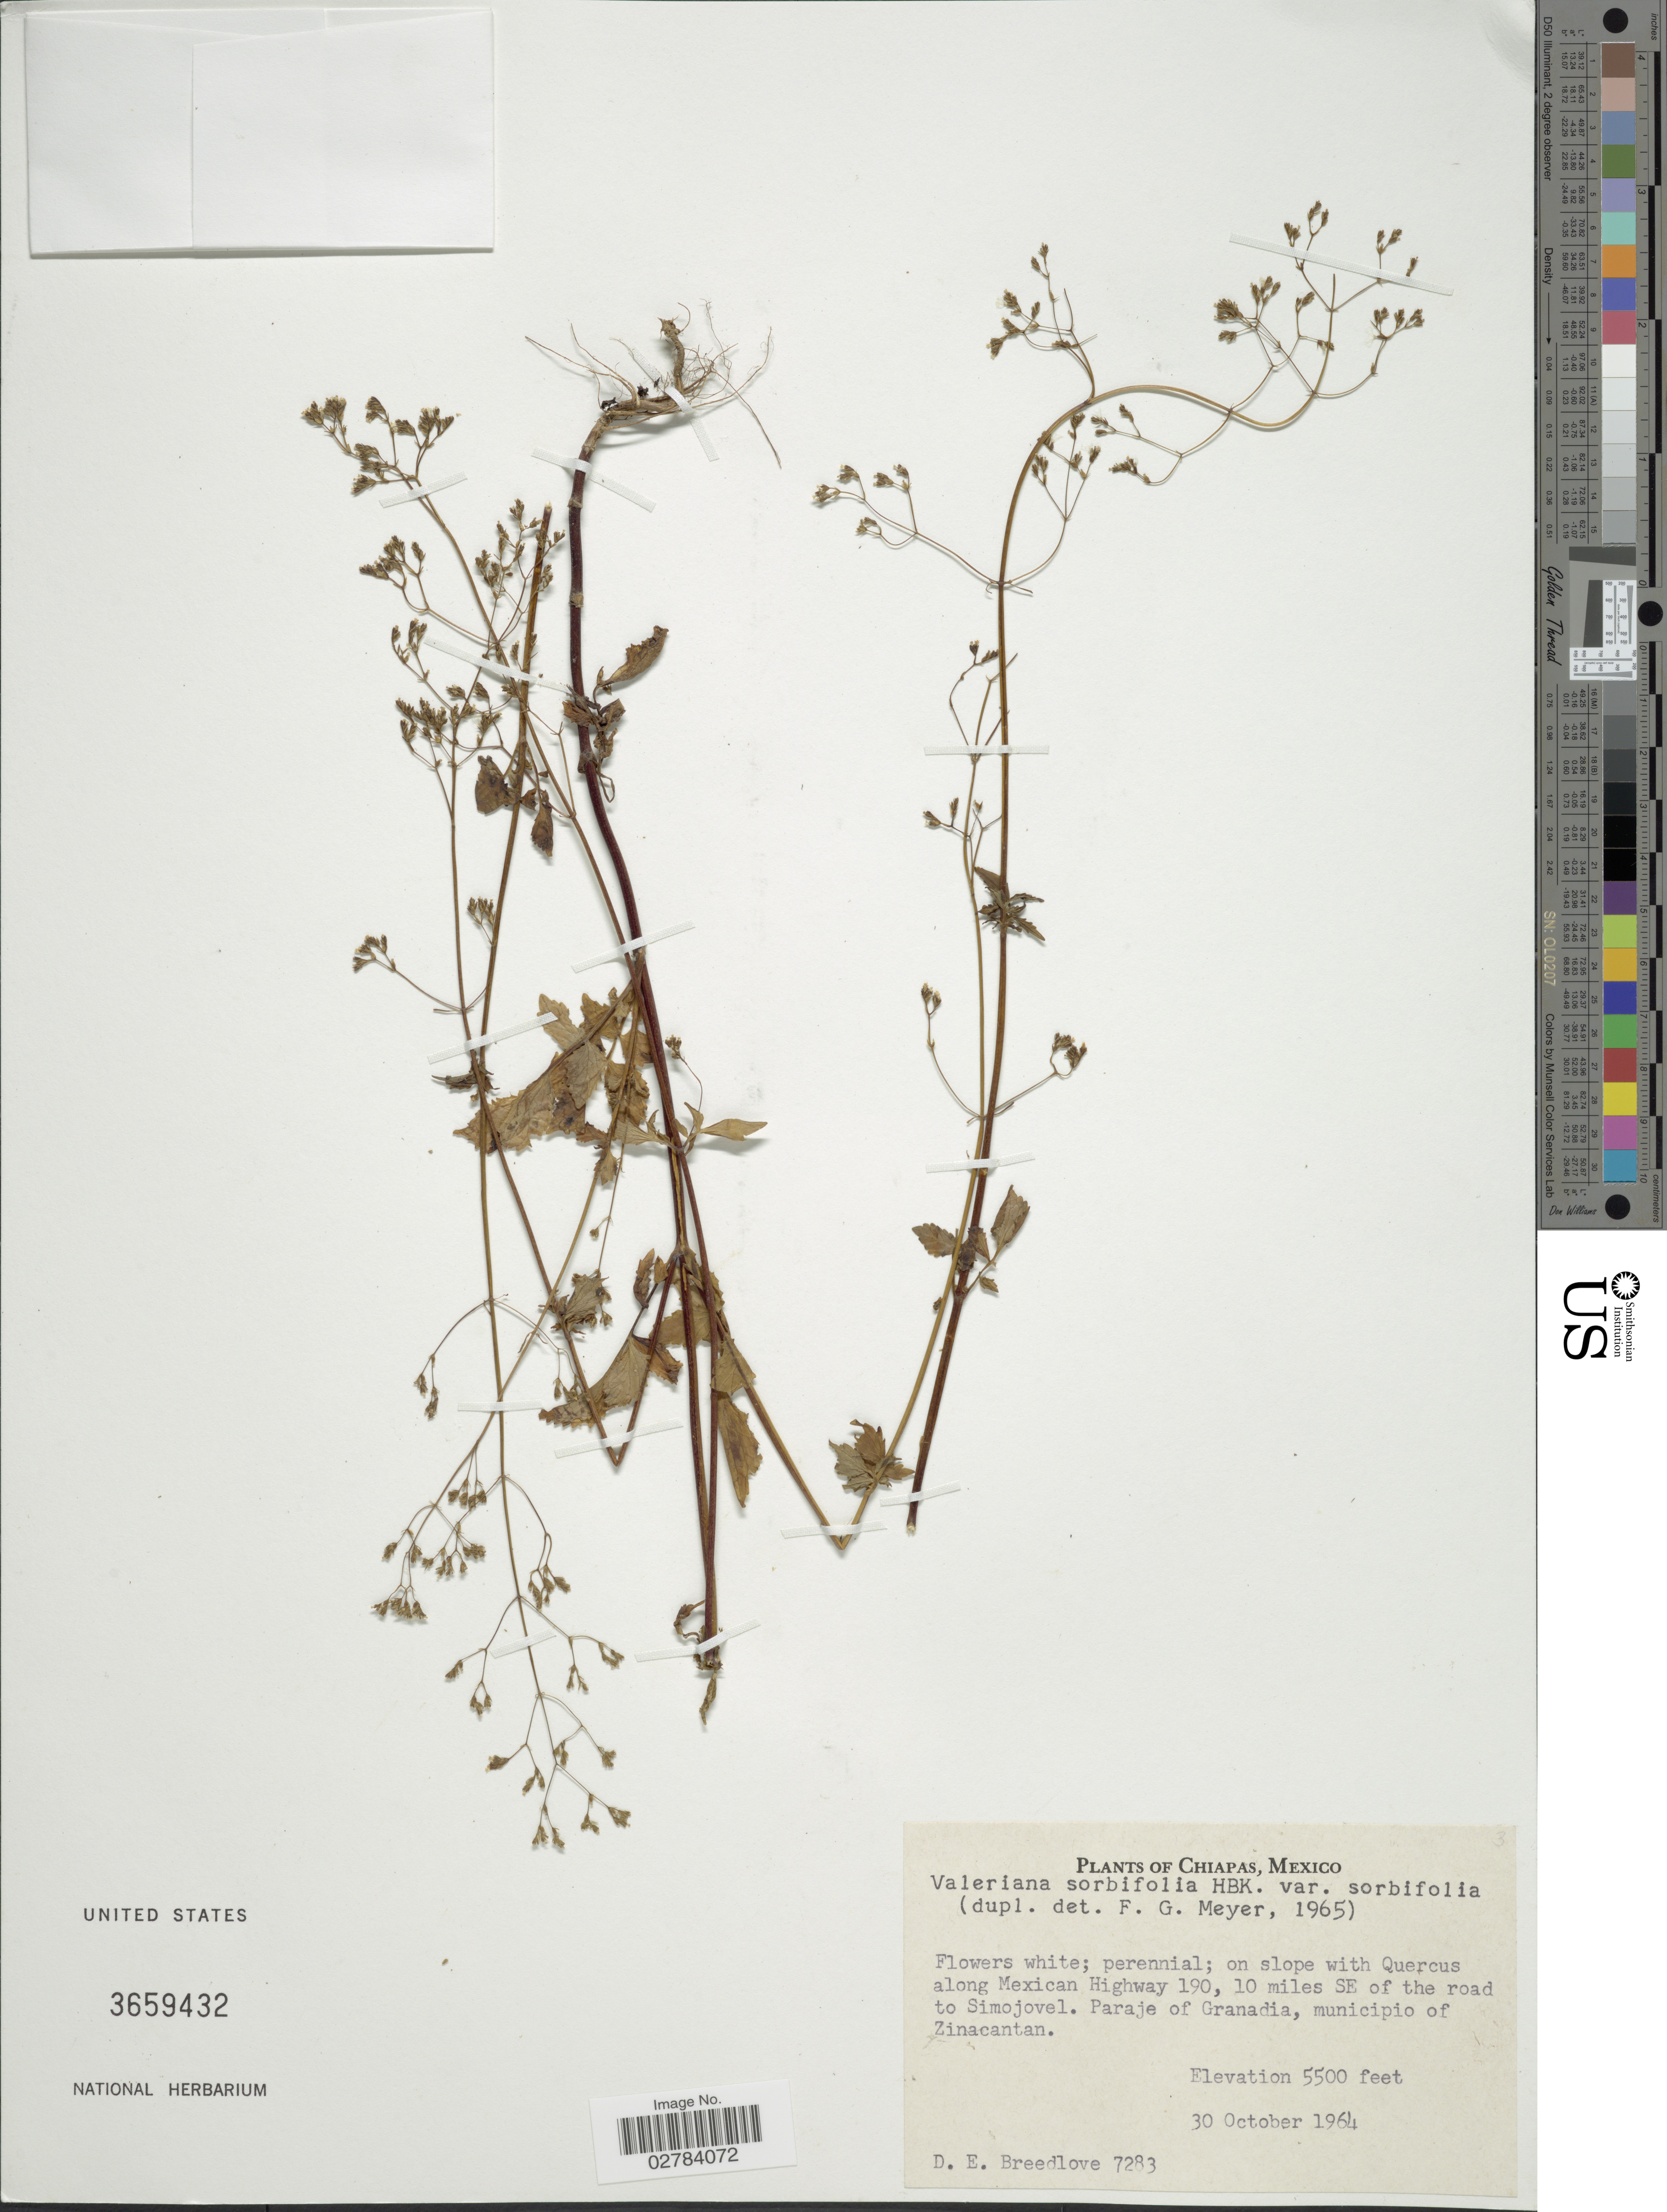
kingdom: Plantae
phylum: Tracheophyta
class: Magnoliopsida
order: Dipsacales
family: Caprifoliaceae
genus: Valeriana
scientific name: Valeriana sorbifolia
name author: Kunth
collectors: D. E. Breedlove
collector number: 7283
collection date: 1964-10-30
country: Mexico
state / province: Chiapas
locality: Along Mexican Highway 109, 10 miles SE of the road to Simojovel, Paraje of Granadia, municipio of Zinacantan.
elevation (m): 1676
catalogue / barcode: US 3659432